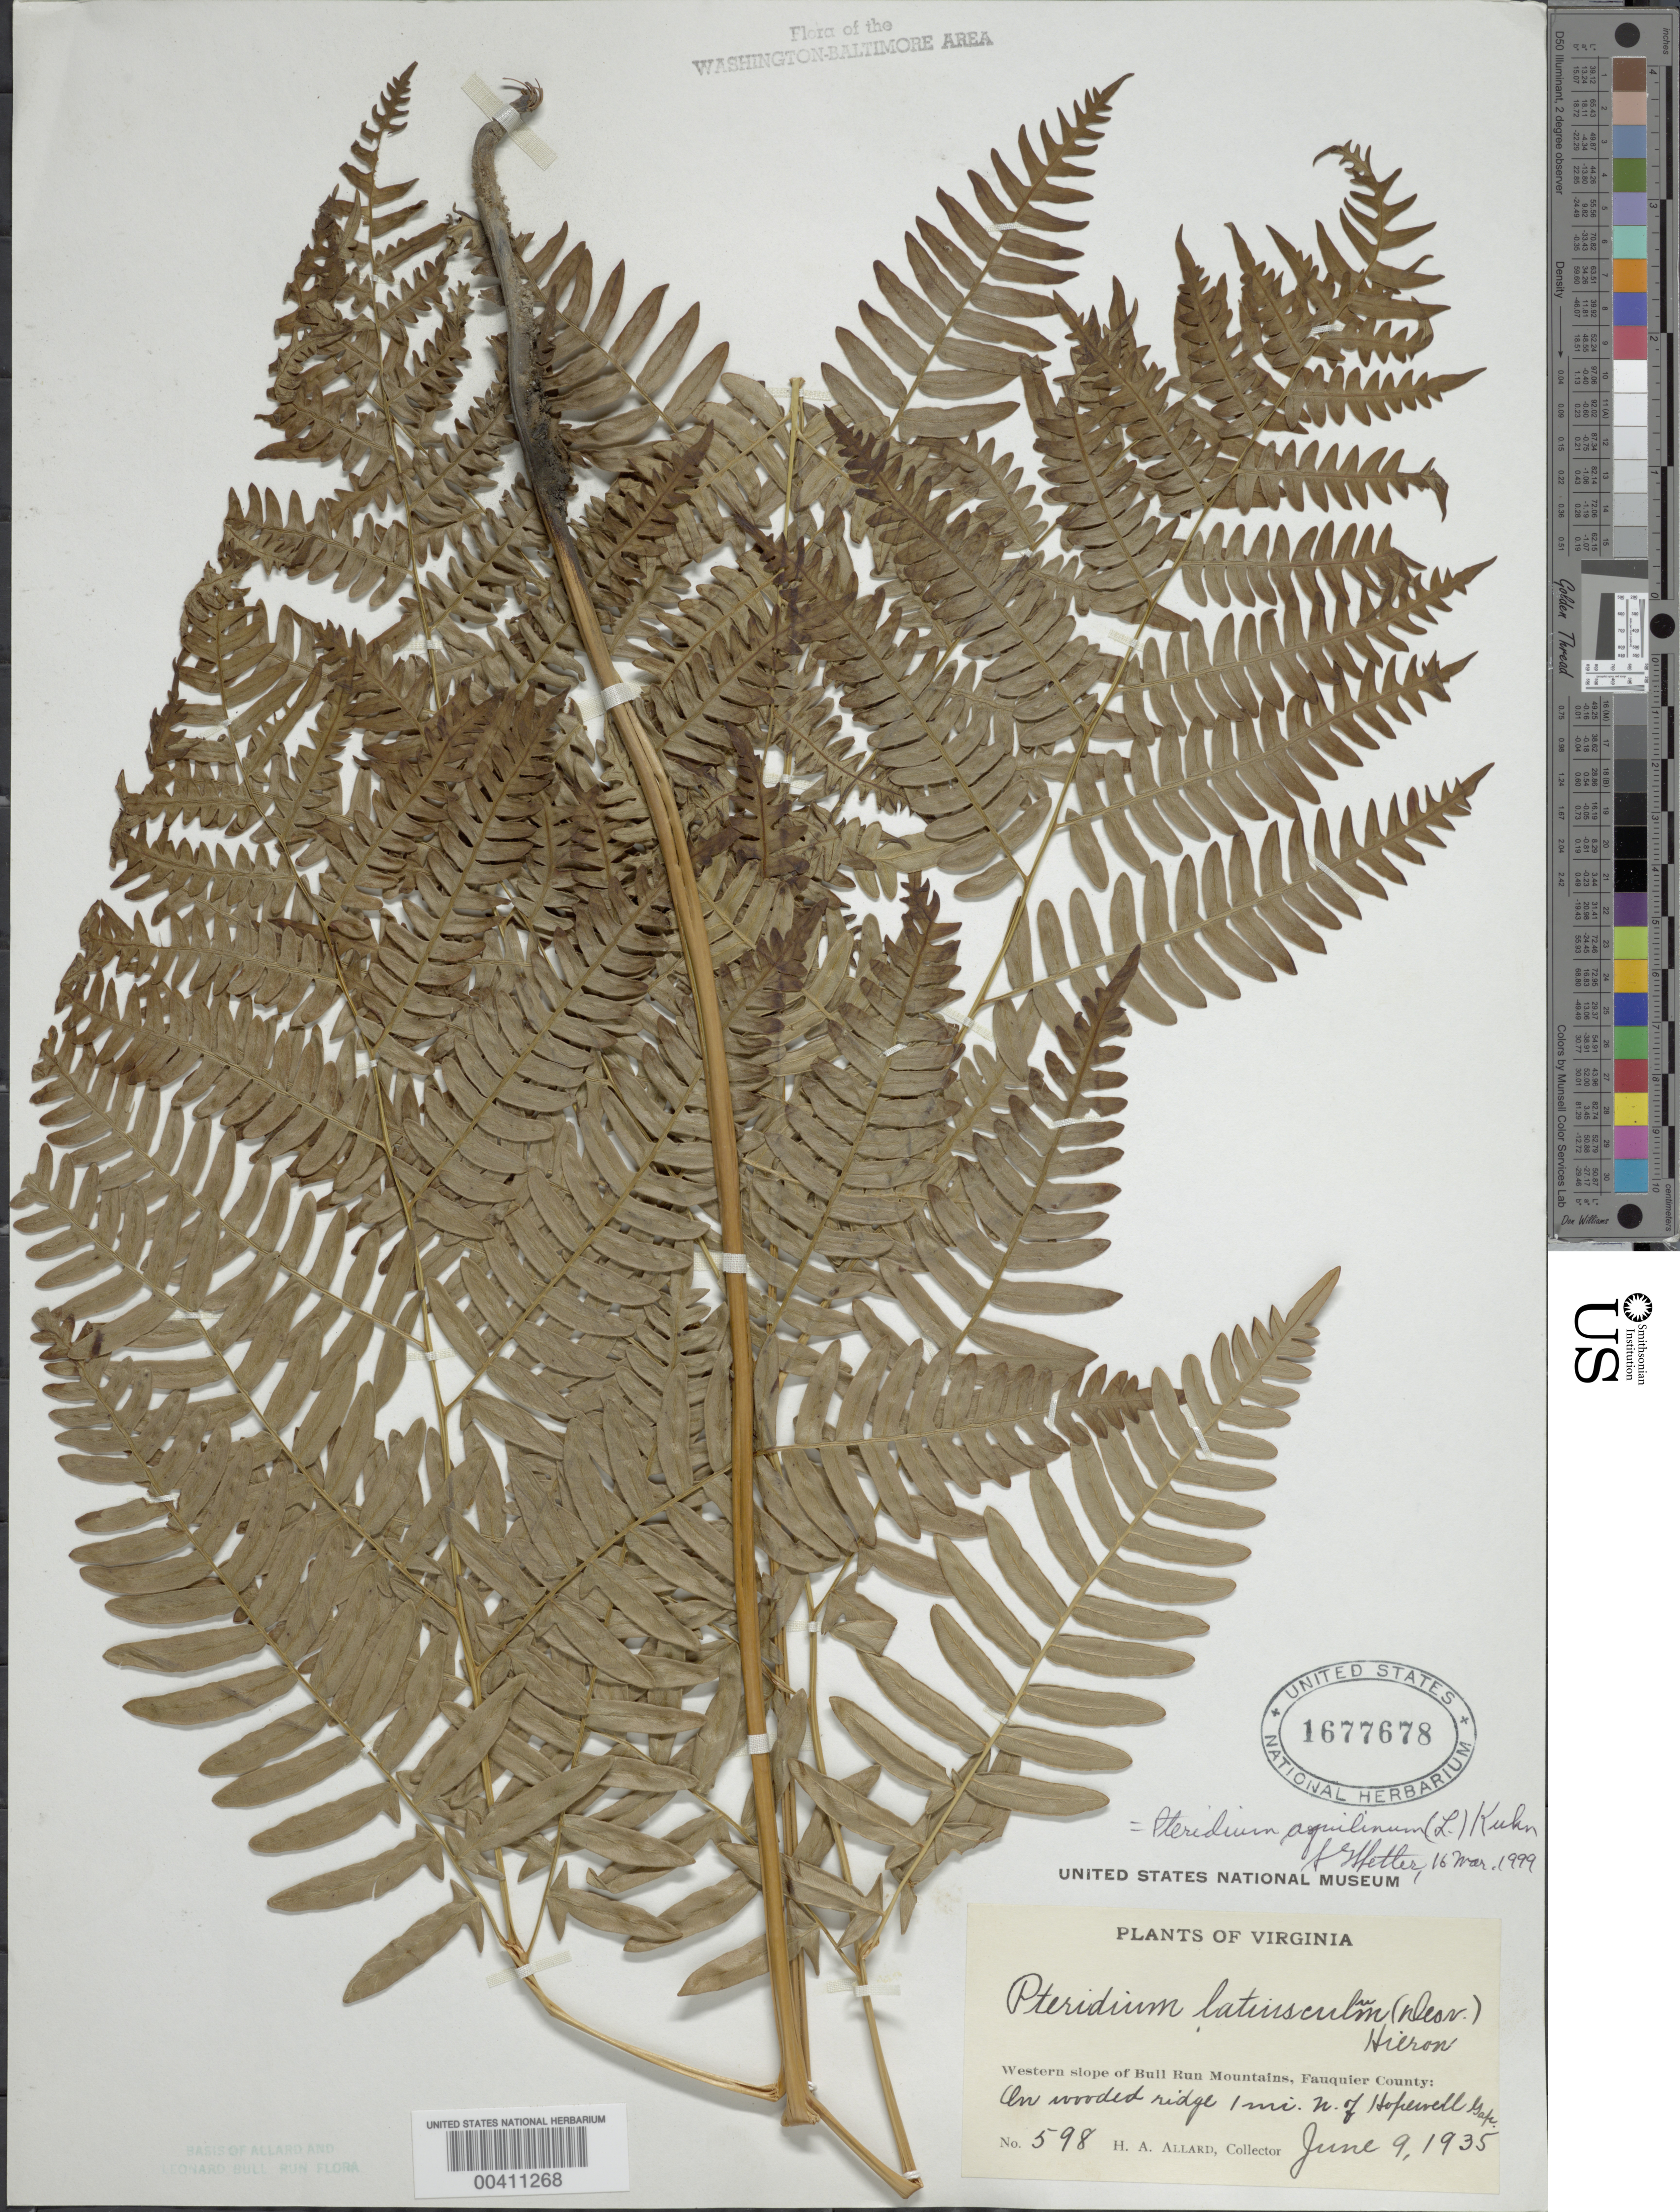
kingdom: Plantae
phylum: Tracheophyta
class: Polypodiopsida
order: Polypodiales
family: Dennstaedtiaceae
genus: Pteridium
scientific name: Pteridium aquilinum var. latiusculum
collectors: H. A. Allard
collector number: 598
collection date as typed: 09 Jun 1935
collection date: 1935-06-09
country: United States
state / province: Virginia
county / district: Fauquier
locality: North of Hopewell Gap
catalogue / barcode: US 1677678